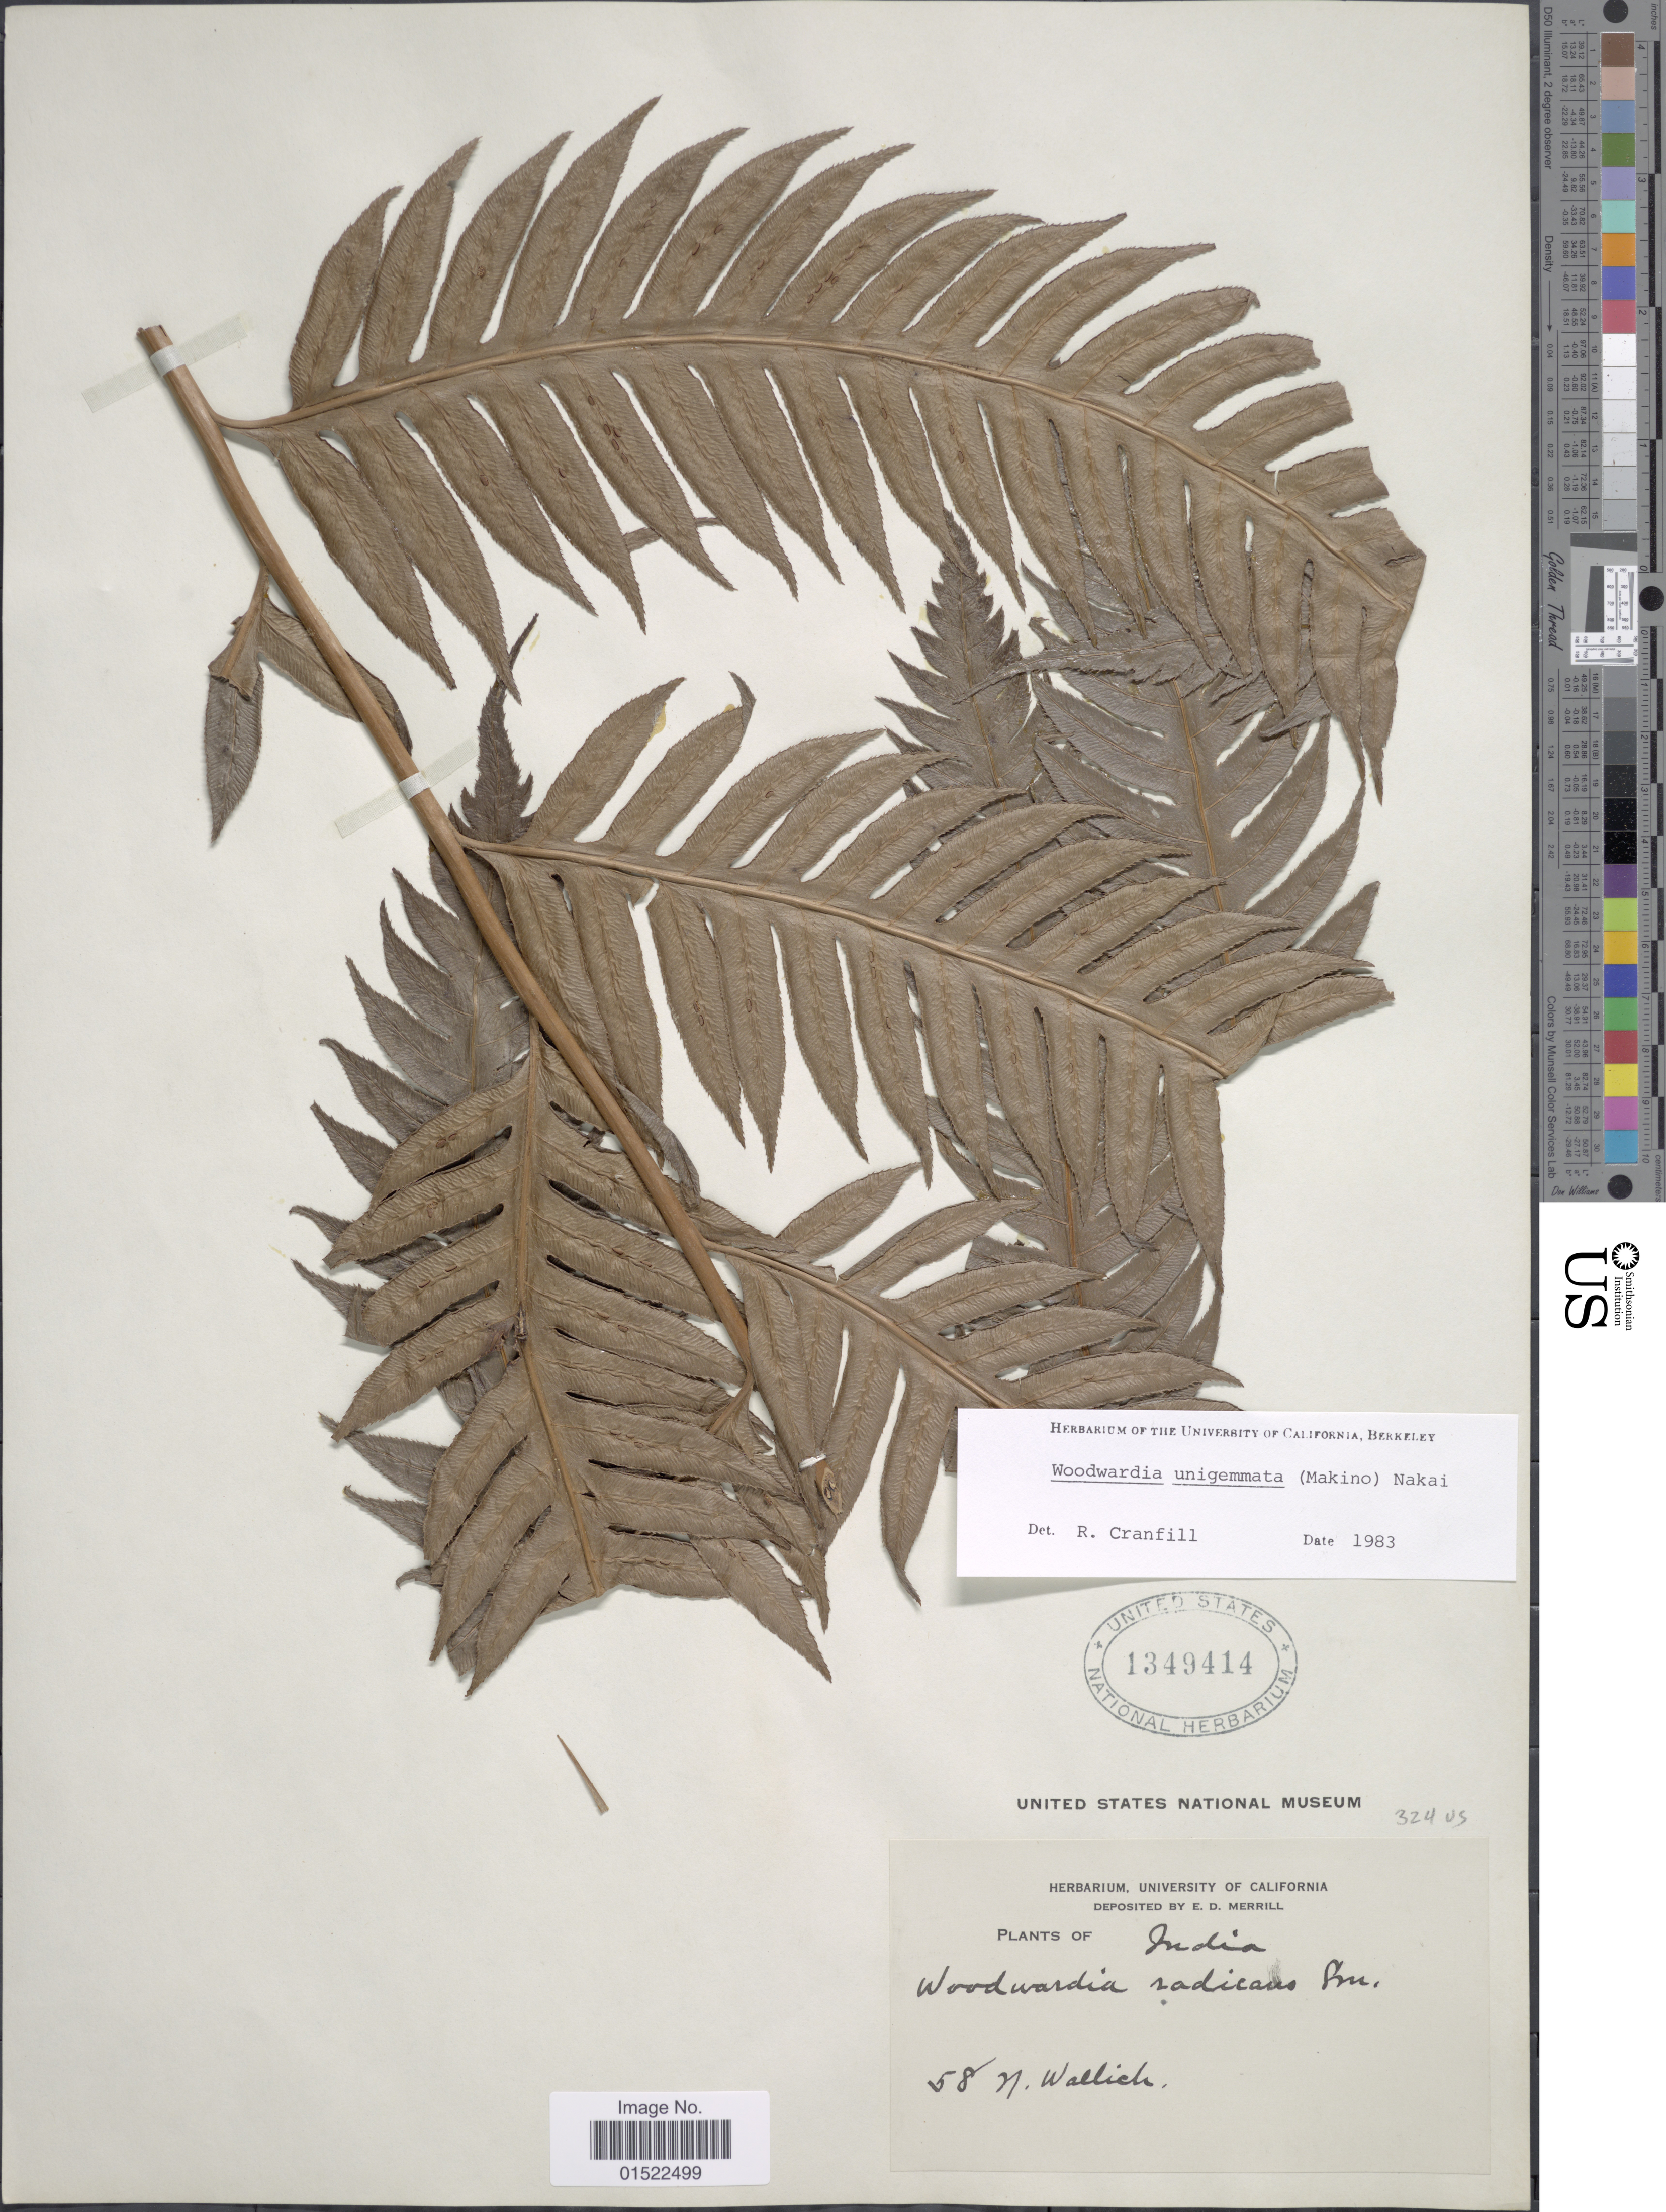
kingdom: Plantae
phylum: Tracheophyta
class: Polypodiopsida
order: Polypodiales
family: Blechnaceae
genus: Woodwardia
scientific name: Woodwardia unigemmata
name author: (Makino) Nakai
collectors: N. Wallich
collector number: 58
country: India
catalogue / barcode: US 1349414